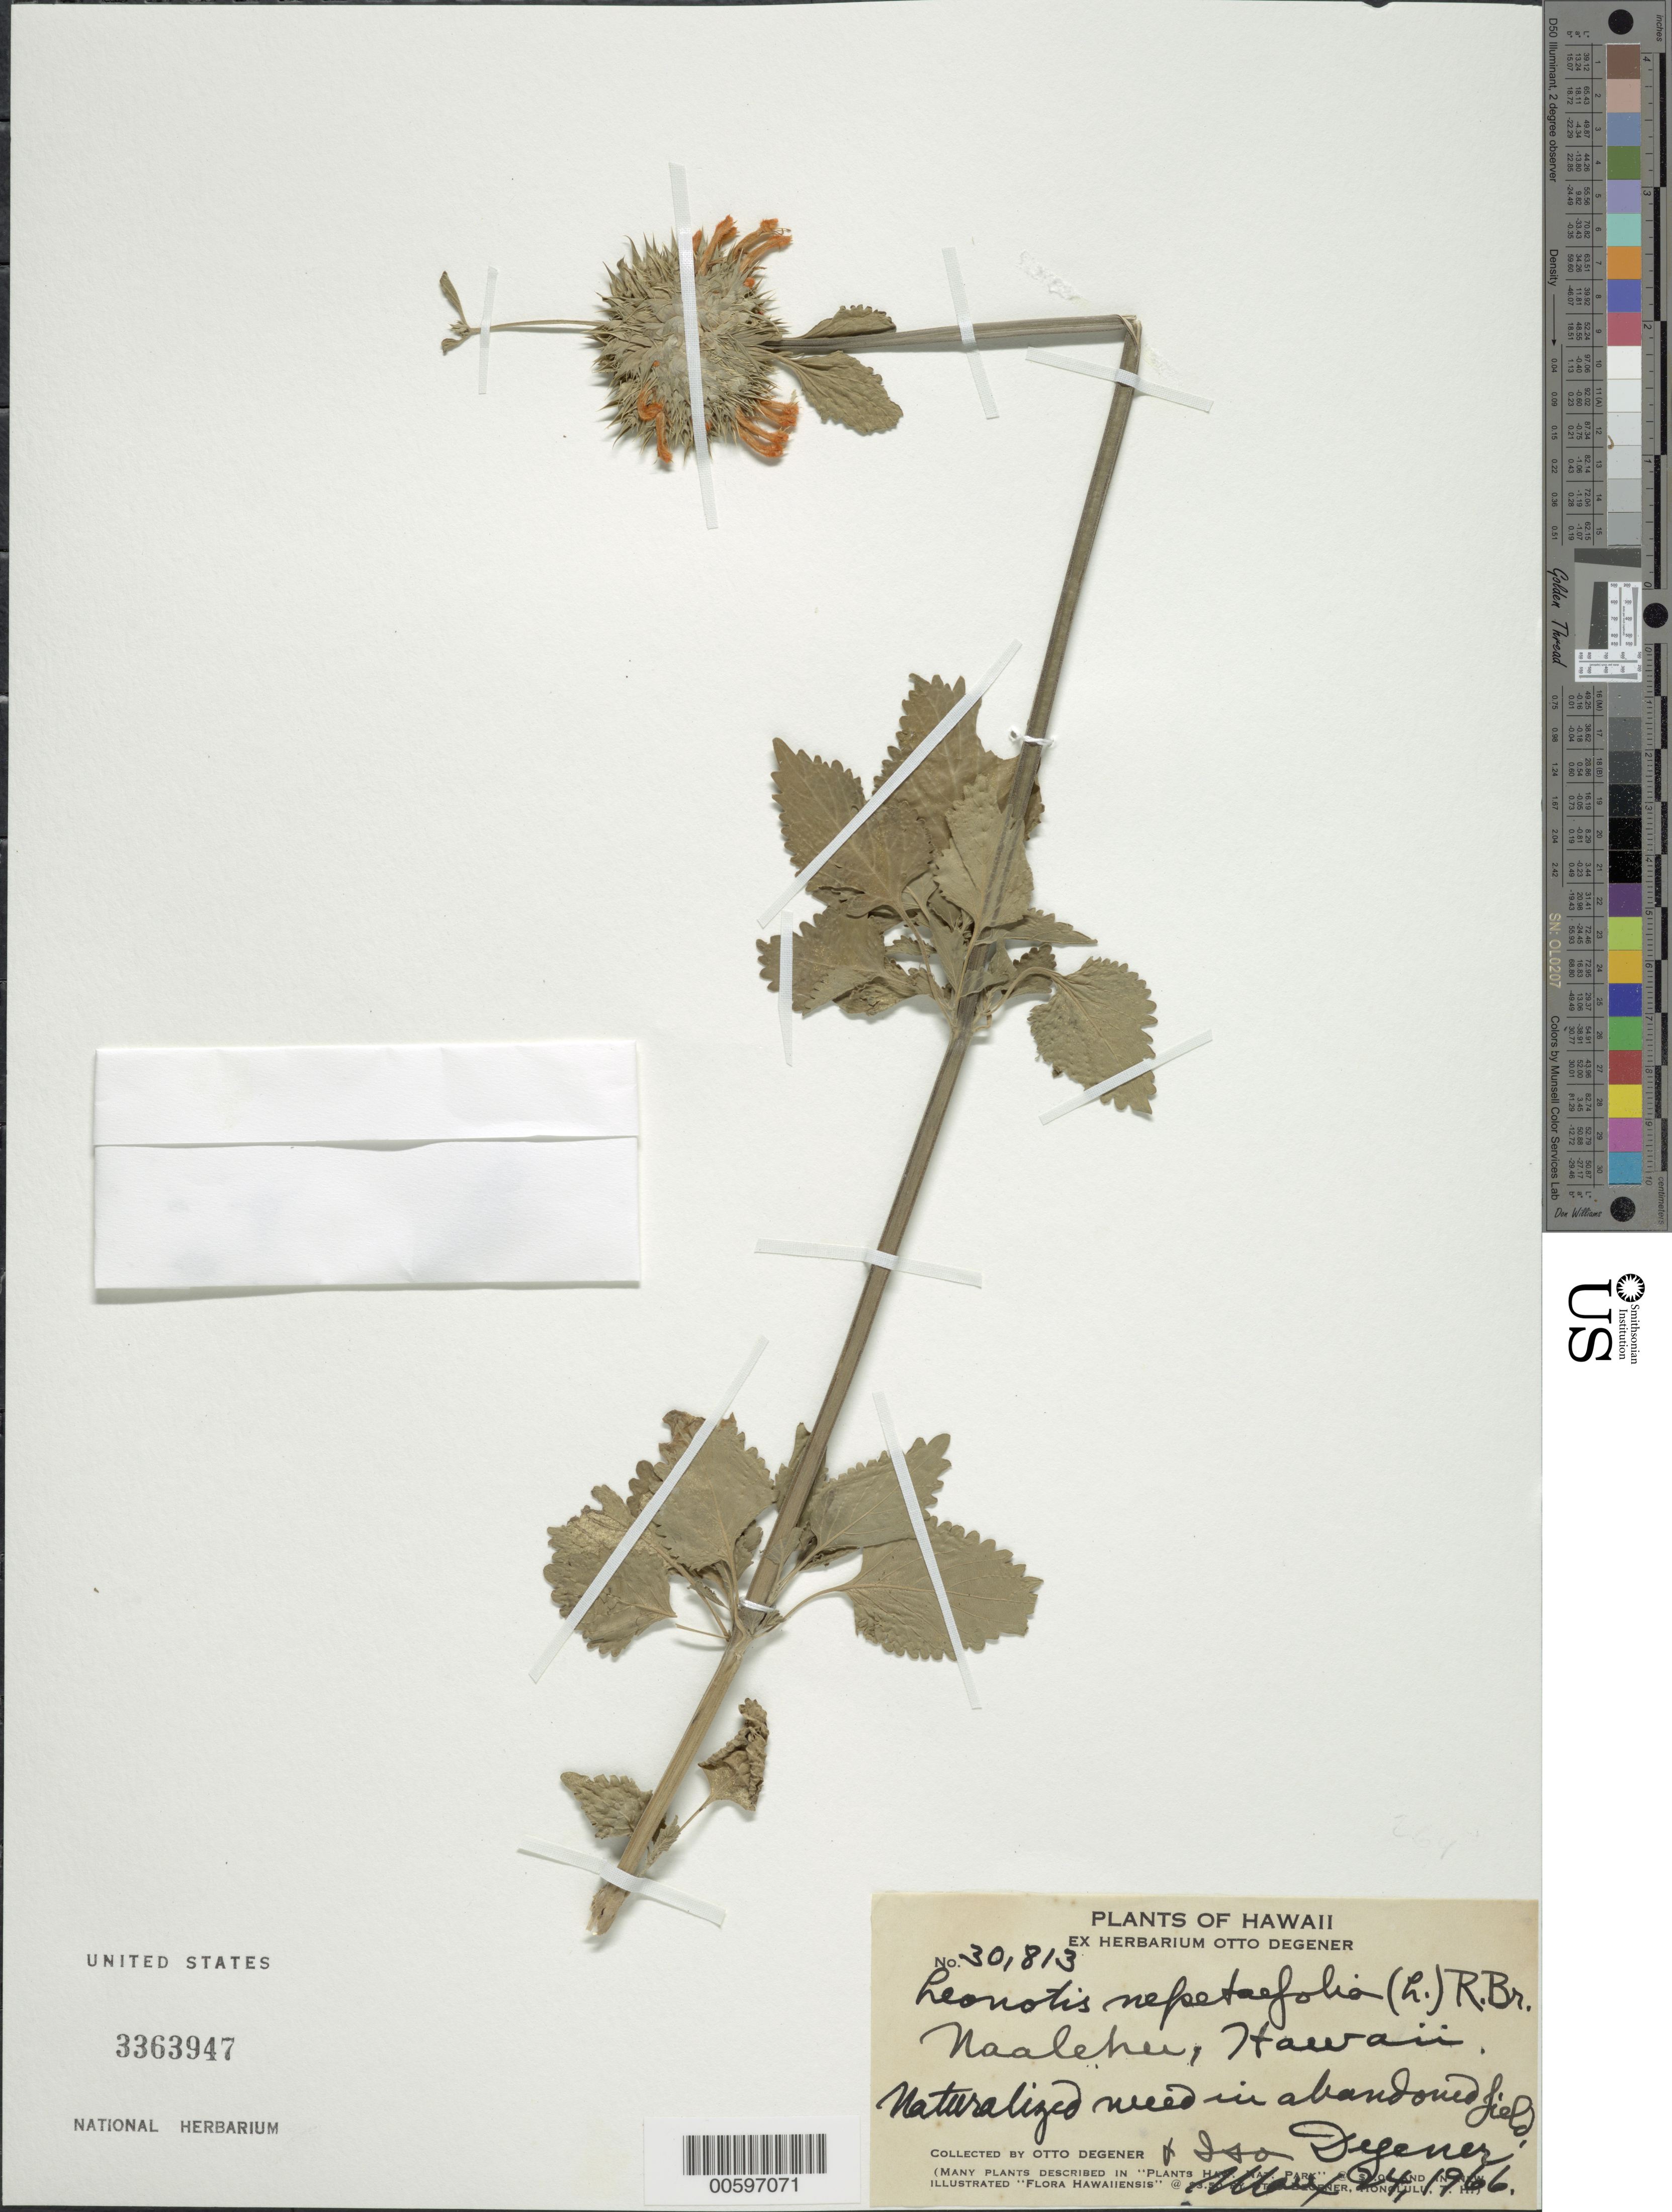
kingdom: Plantae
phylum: Tracheophyta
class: Magnoliopsida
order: Lamiales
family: Lamiaceae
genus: Leonotis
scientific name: Leonotis nepetifolia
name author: (L.) R. Br.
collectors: O. Degener & I. Degener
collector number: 30813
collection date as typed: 24 May 1966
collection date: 1966-05-24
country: United States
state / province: Hawaii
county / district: Hawaii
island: Hawaii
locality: Naalehu.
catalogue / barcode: US 3363947